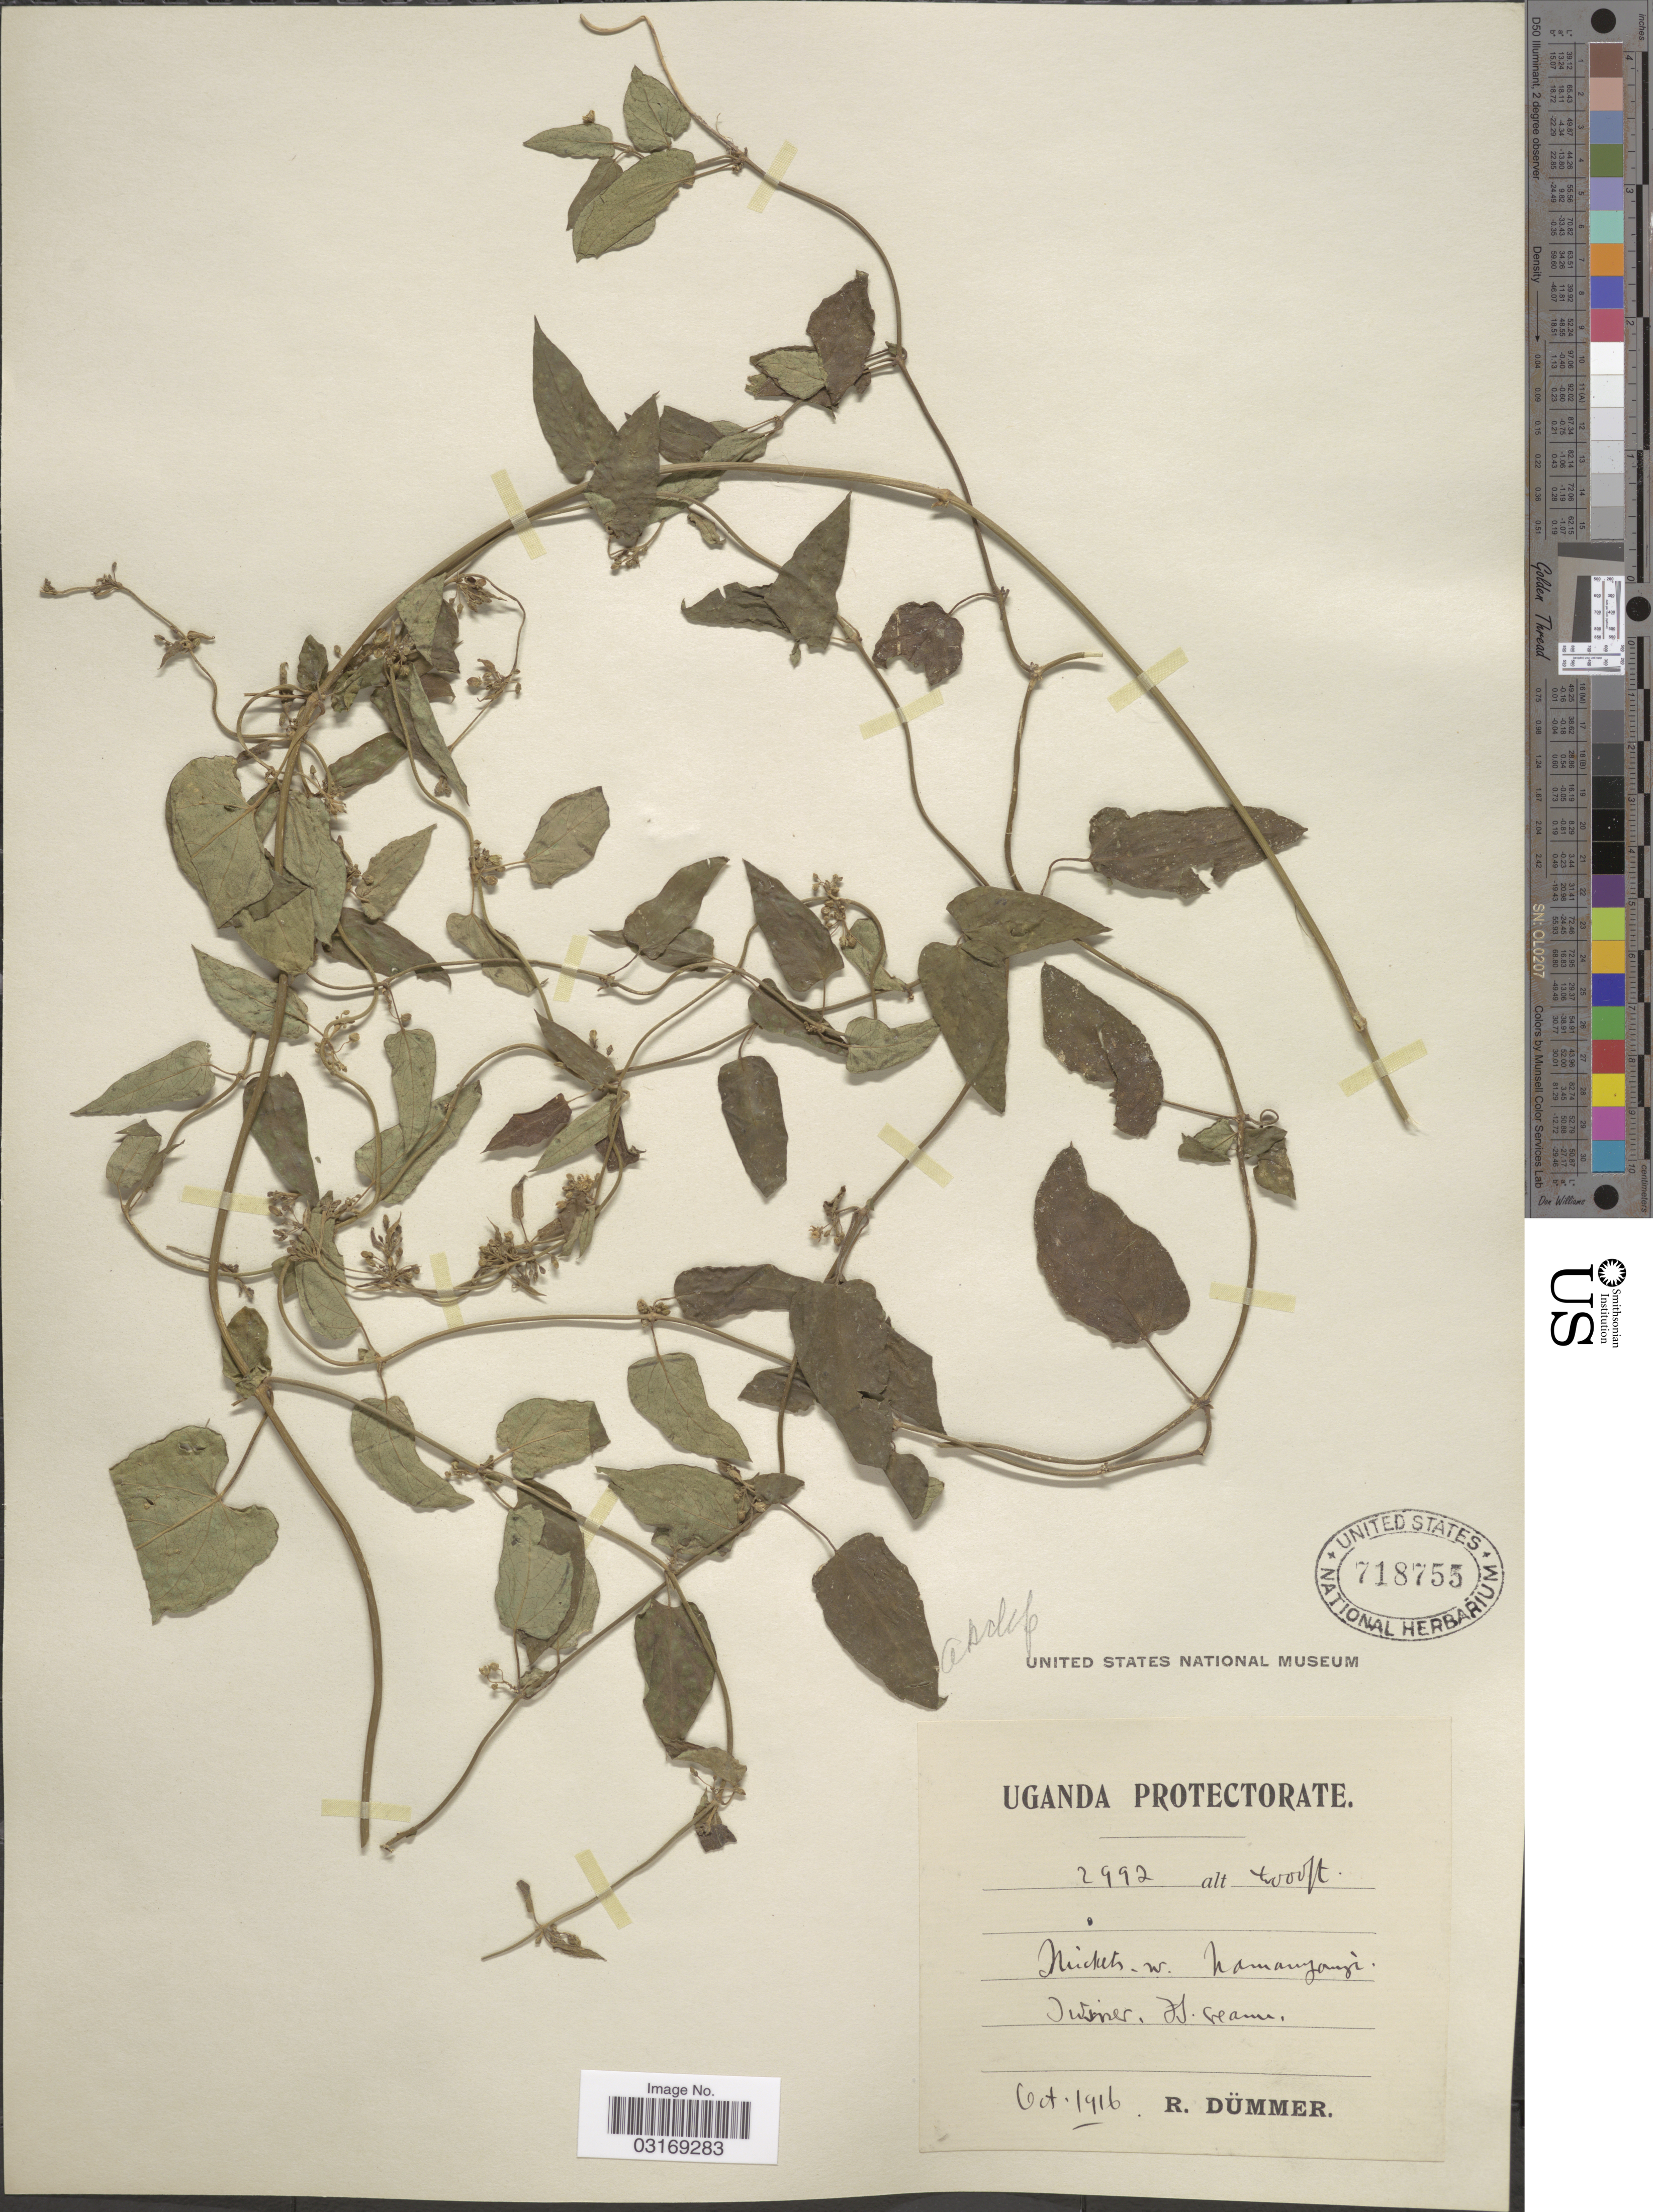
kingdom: Plantae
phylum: Tracheophyta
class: Magnoliopsida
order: Gentianales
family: Apocynaceae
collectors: R. A. Dümmer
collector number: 2992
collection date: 1916-10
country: Uganda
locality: Namanyonyi.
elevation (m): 1219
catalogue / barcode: US 718755